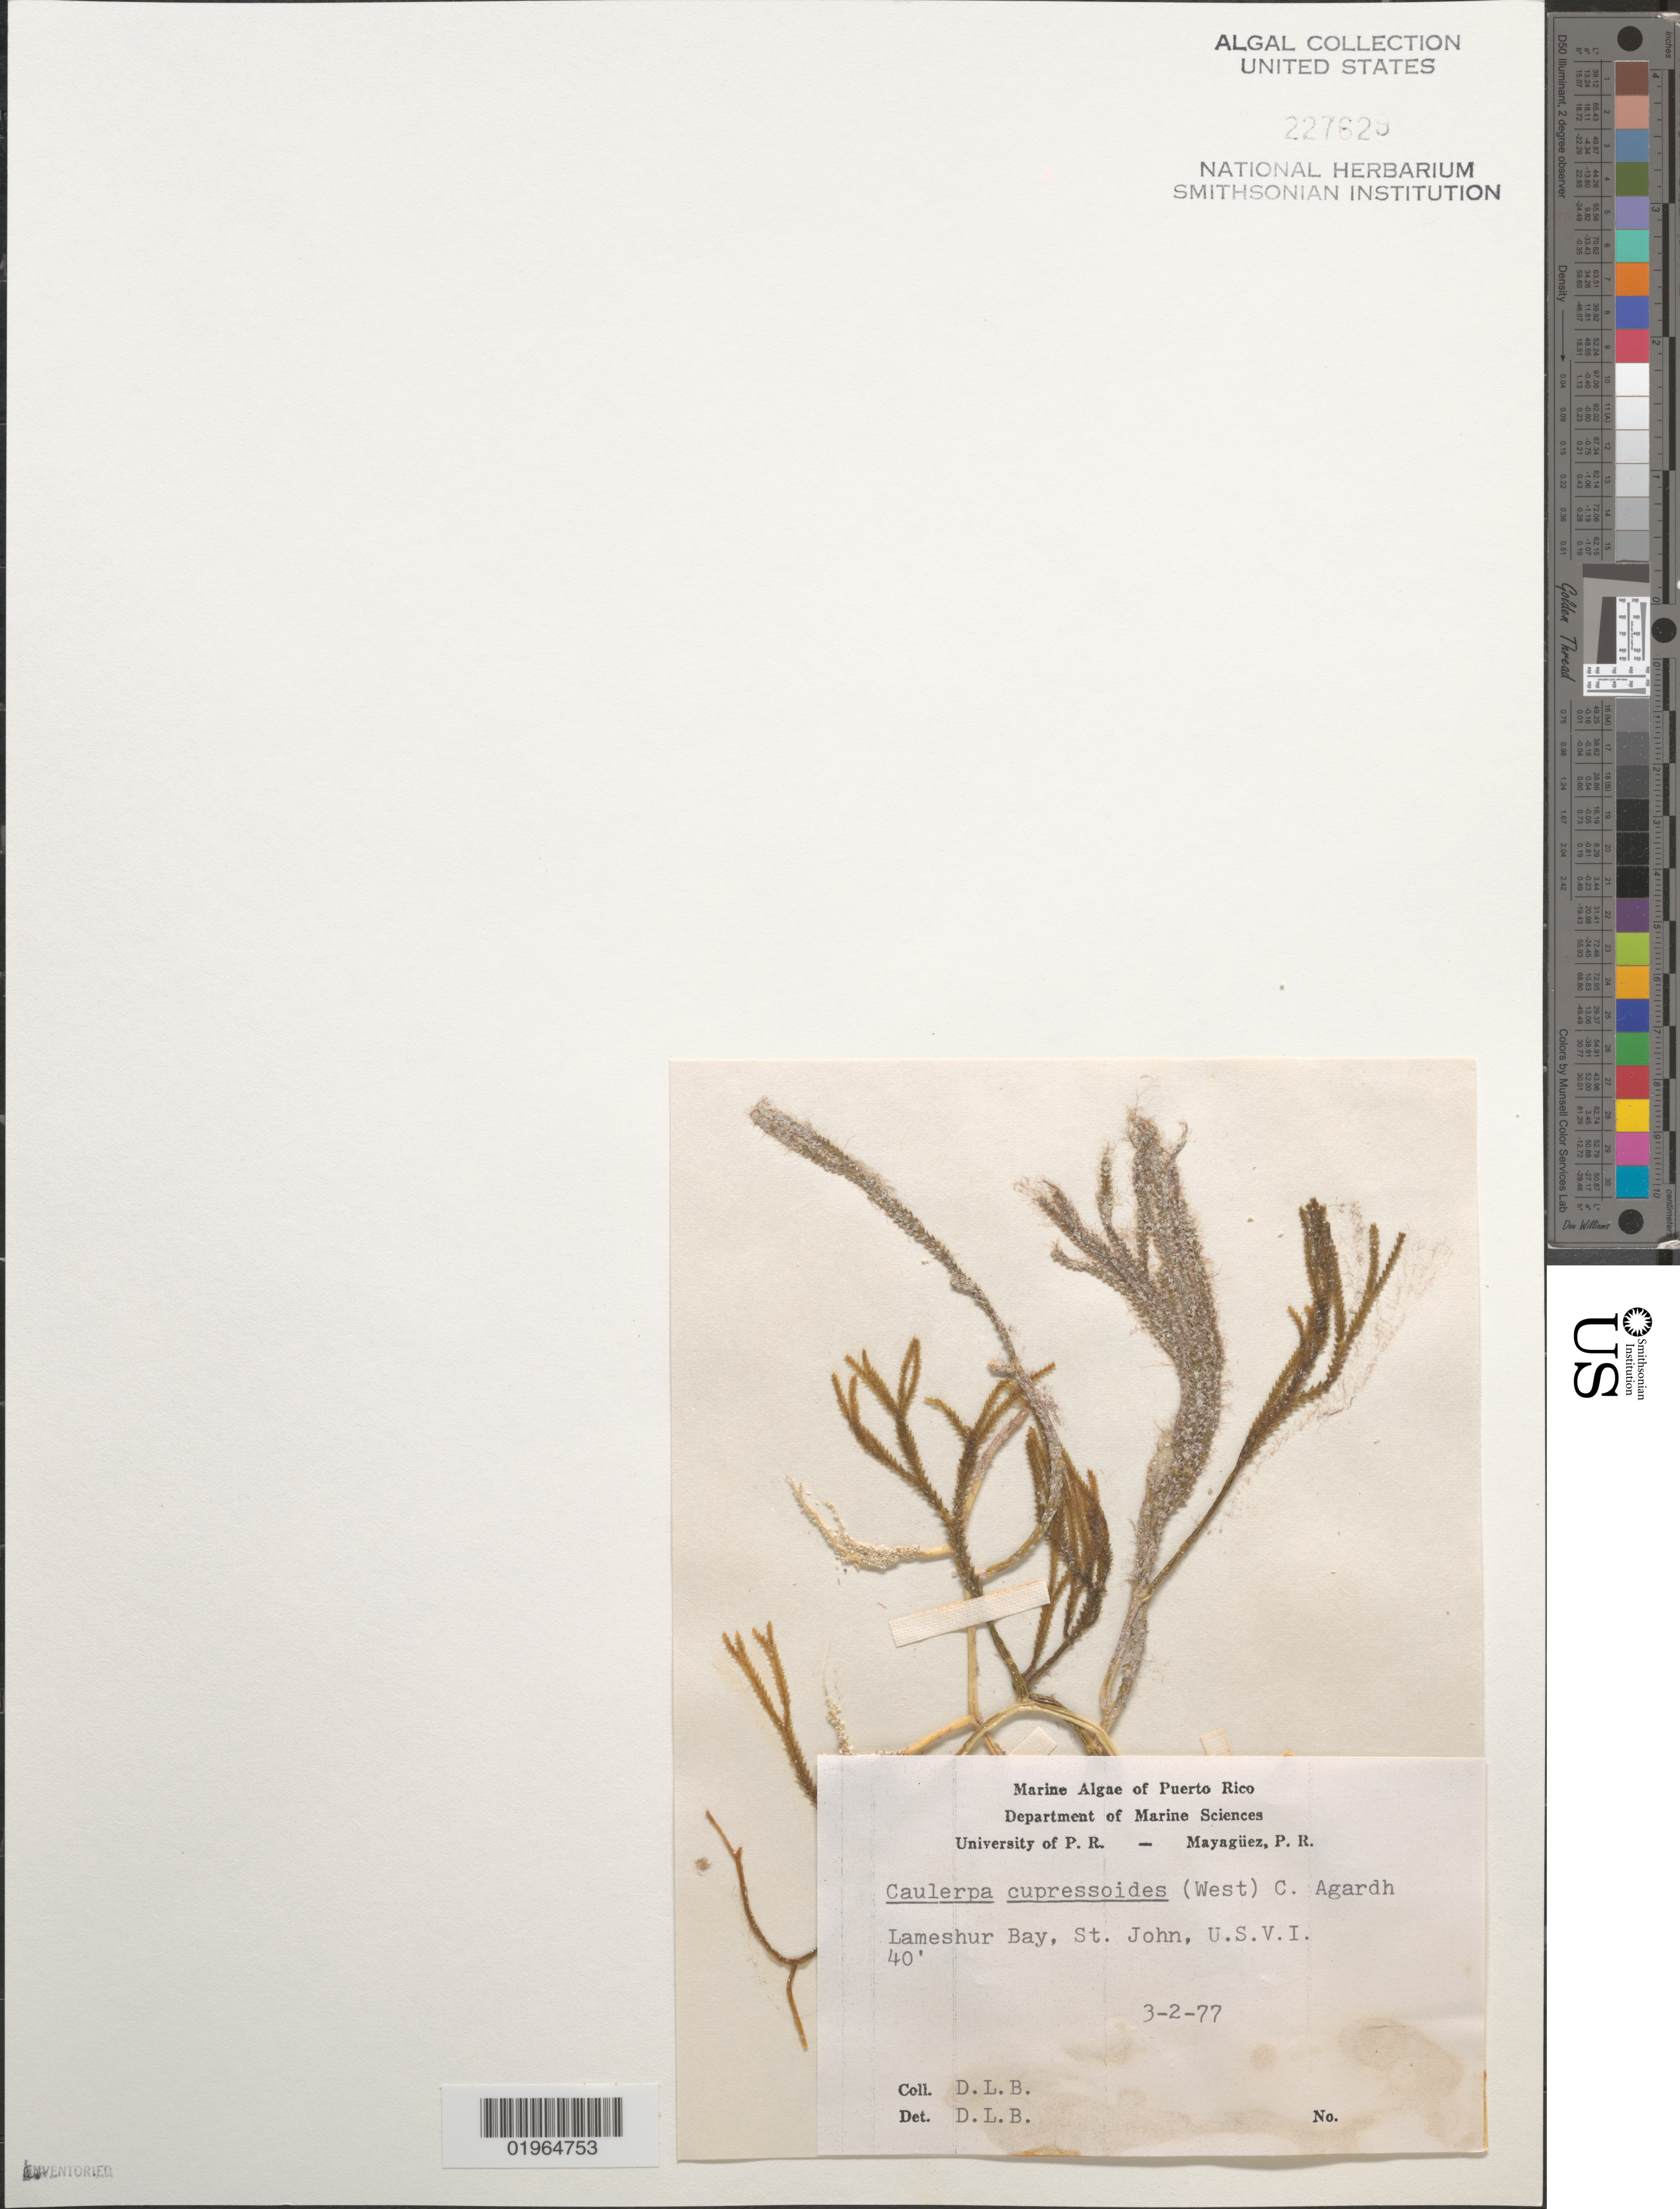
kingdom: Plantae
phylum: Chlorophyta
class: Ulvophyceae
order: Bryopsidales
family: Caulerpaceae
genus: Caulerpa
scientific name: Caulerpa cupressoides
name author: (Vahl) C. Agardh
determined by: Ballantine, D. L.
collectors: D.L. Ballantine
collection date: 1977-03-02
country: U.S. Virgin Islands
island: St. John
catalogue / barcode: US 227629